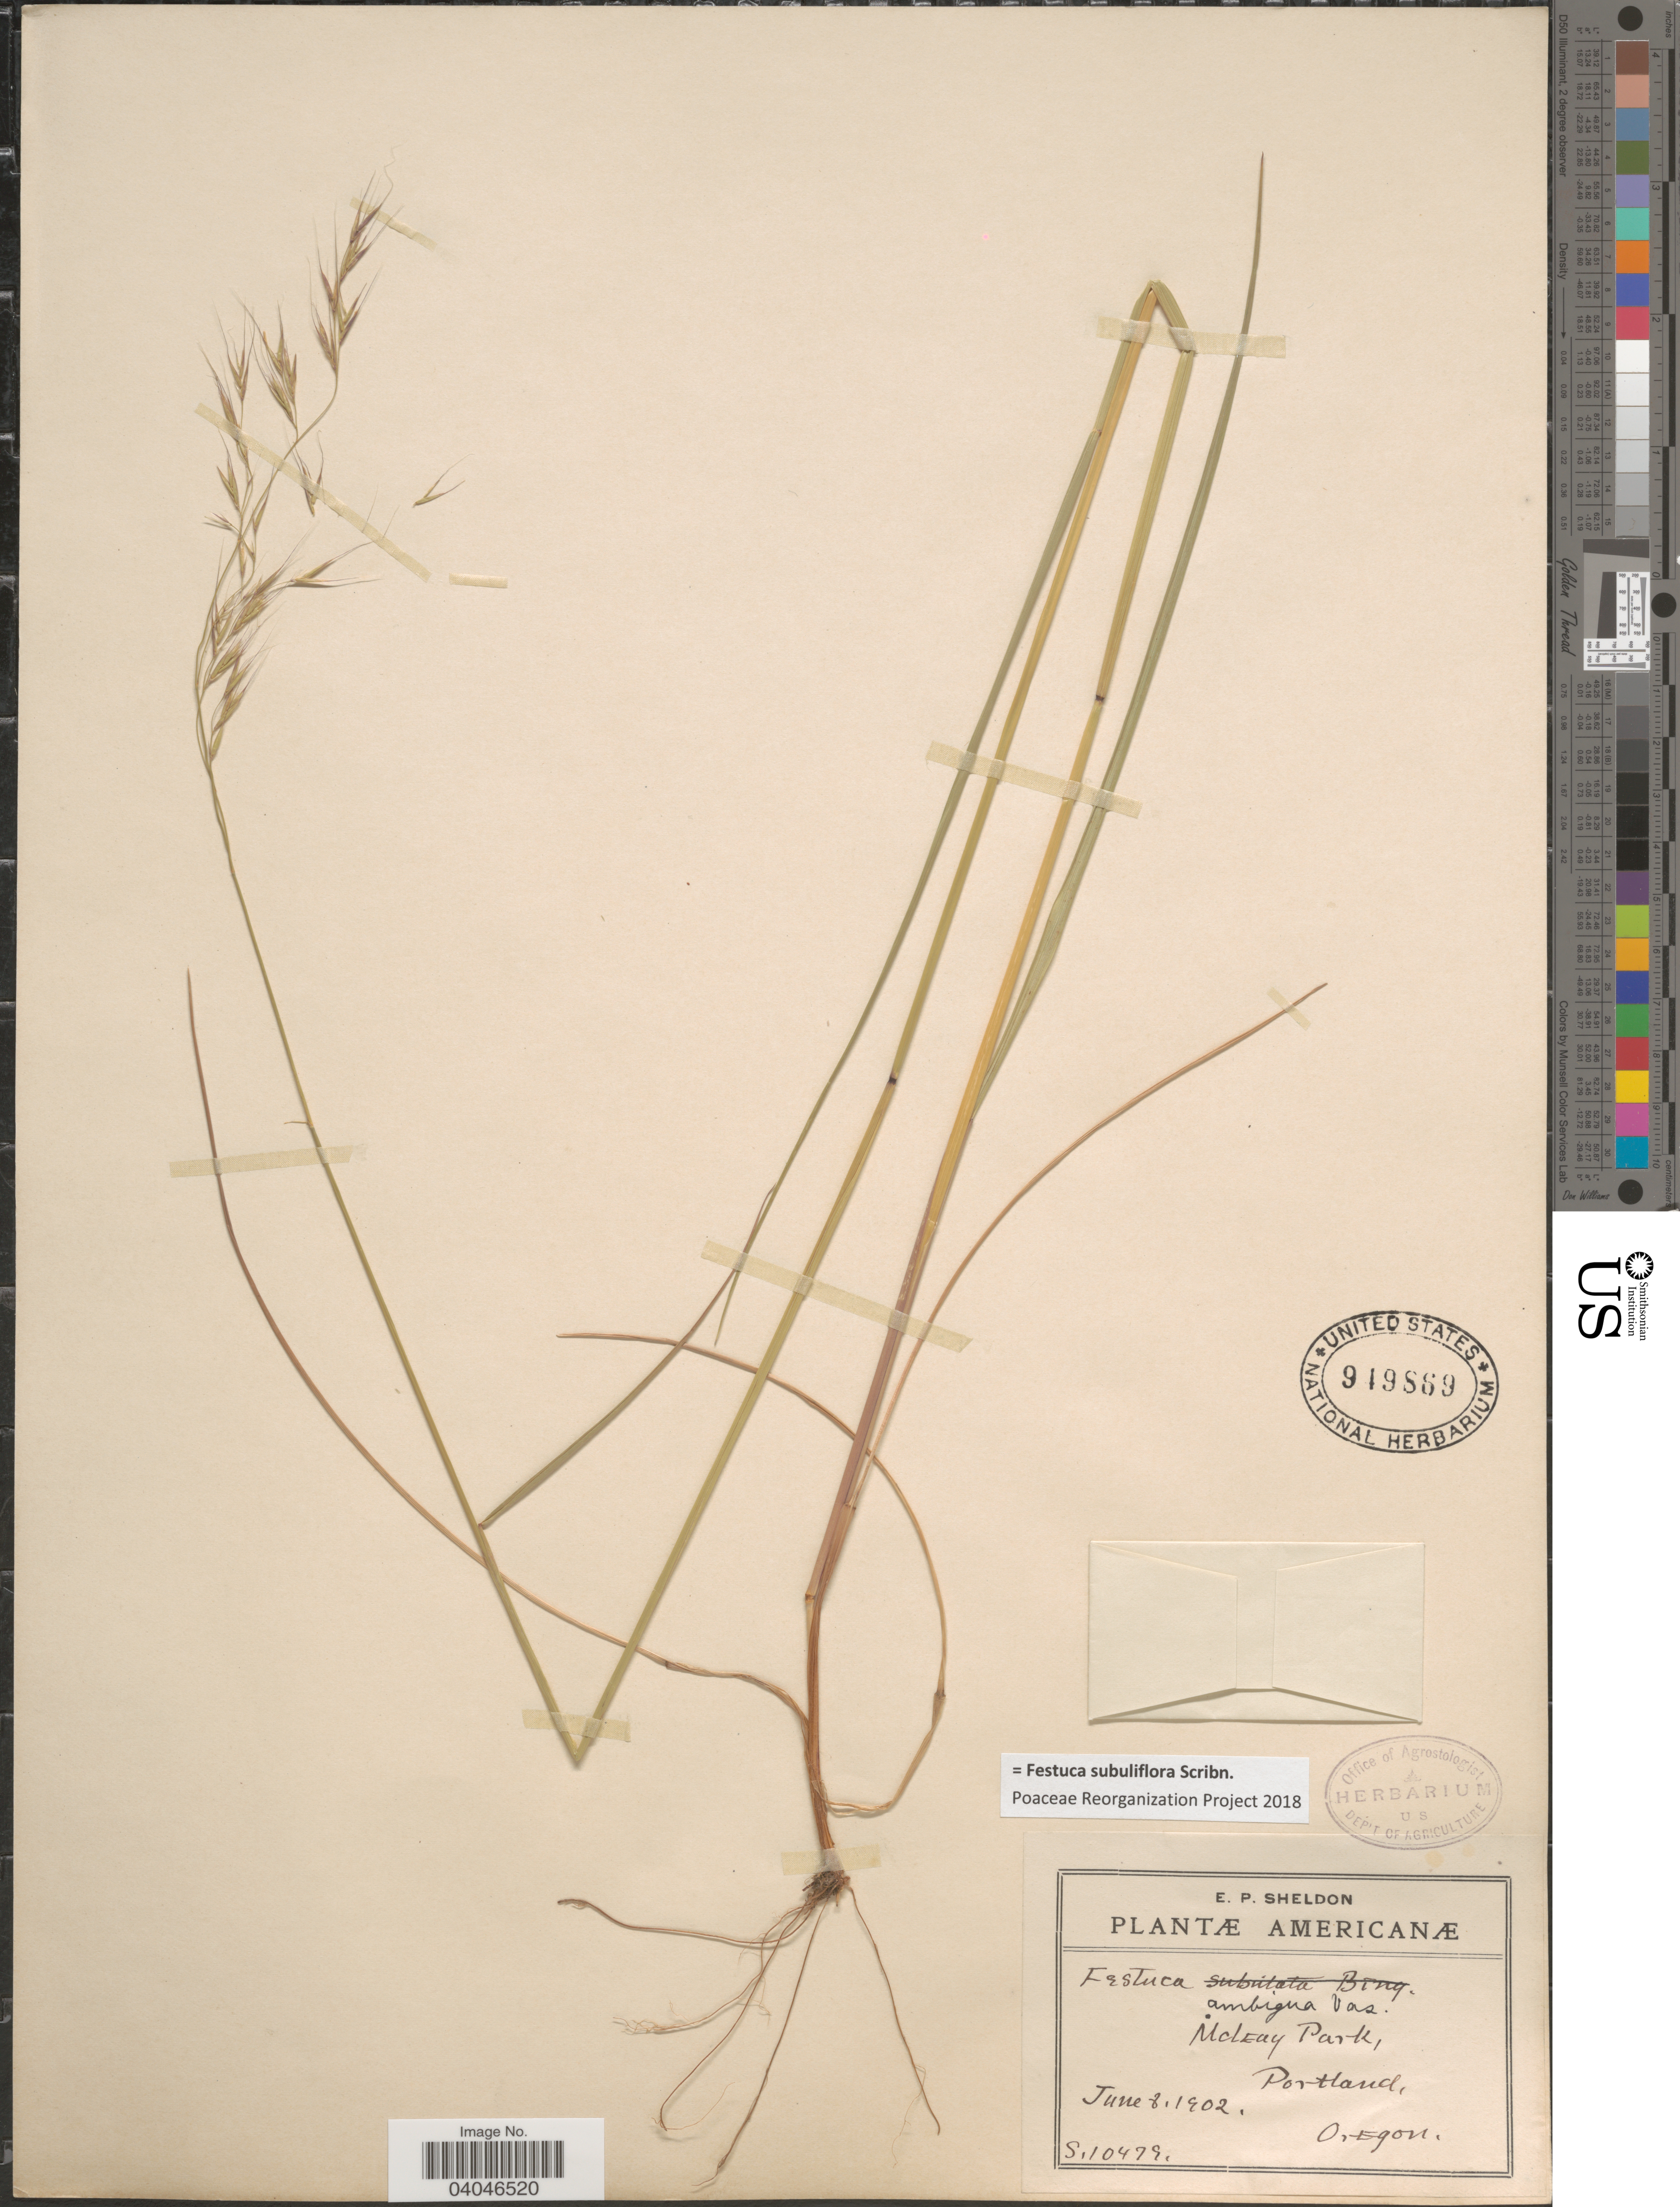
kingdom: Plantae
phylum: Tracheophyta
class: Liliopsida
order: Poales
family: Poaceae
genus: Festuca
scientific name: Festuca subuliflora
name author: Scribn.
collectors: E. P. Sheldon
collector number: S10479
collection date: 1902-06-08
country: United States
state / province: Oregon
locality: Americanæ. McLeay Park, Portland.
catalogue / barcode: US 949869